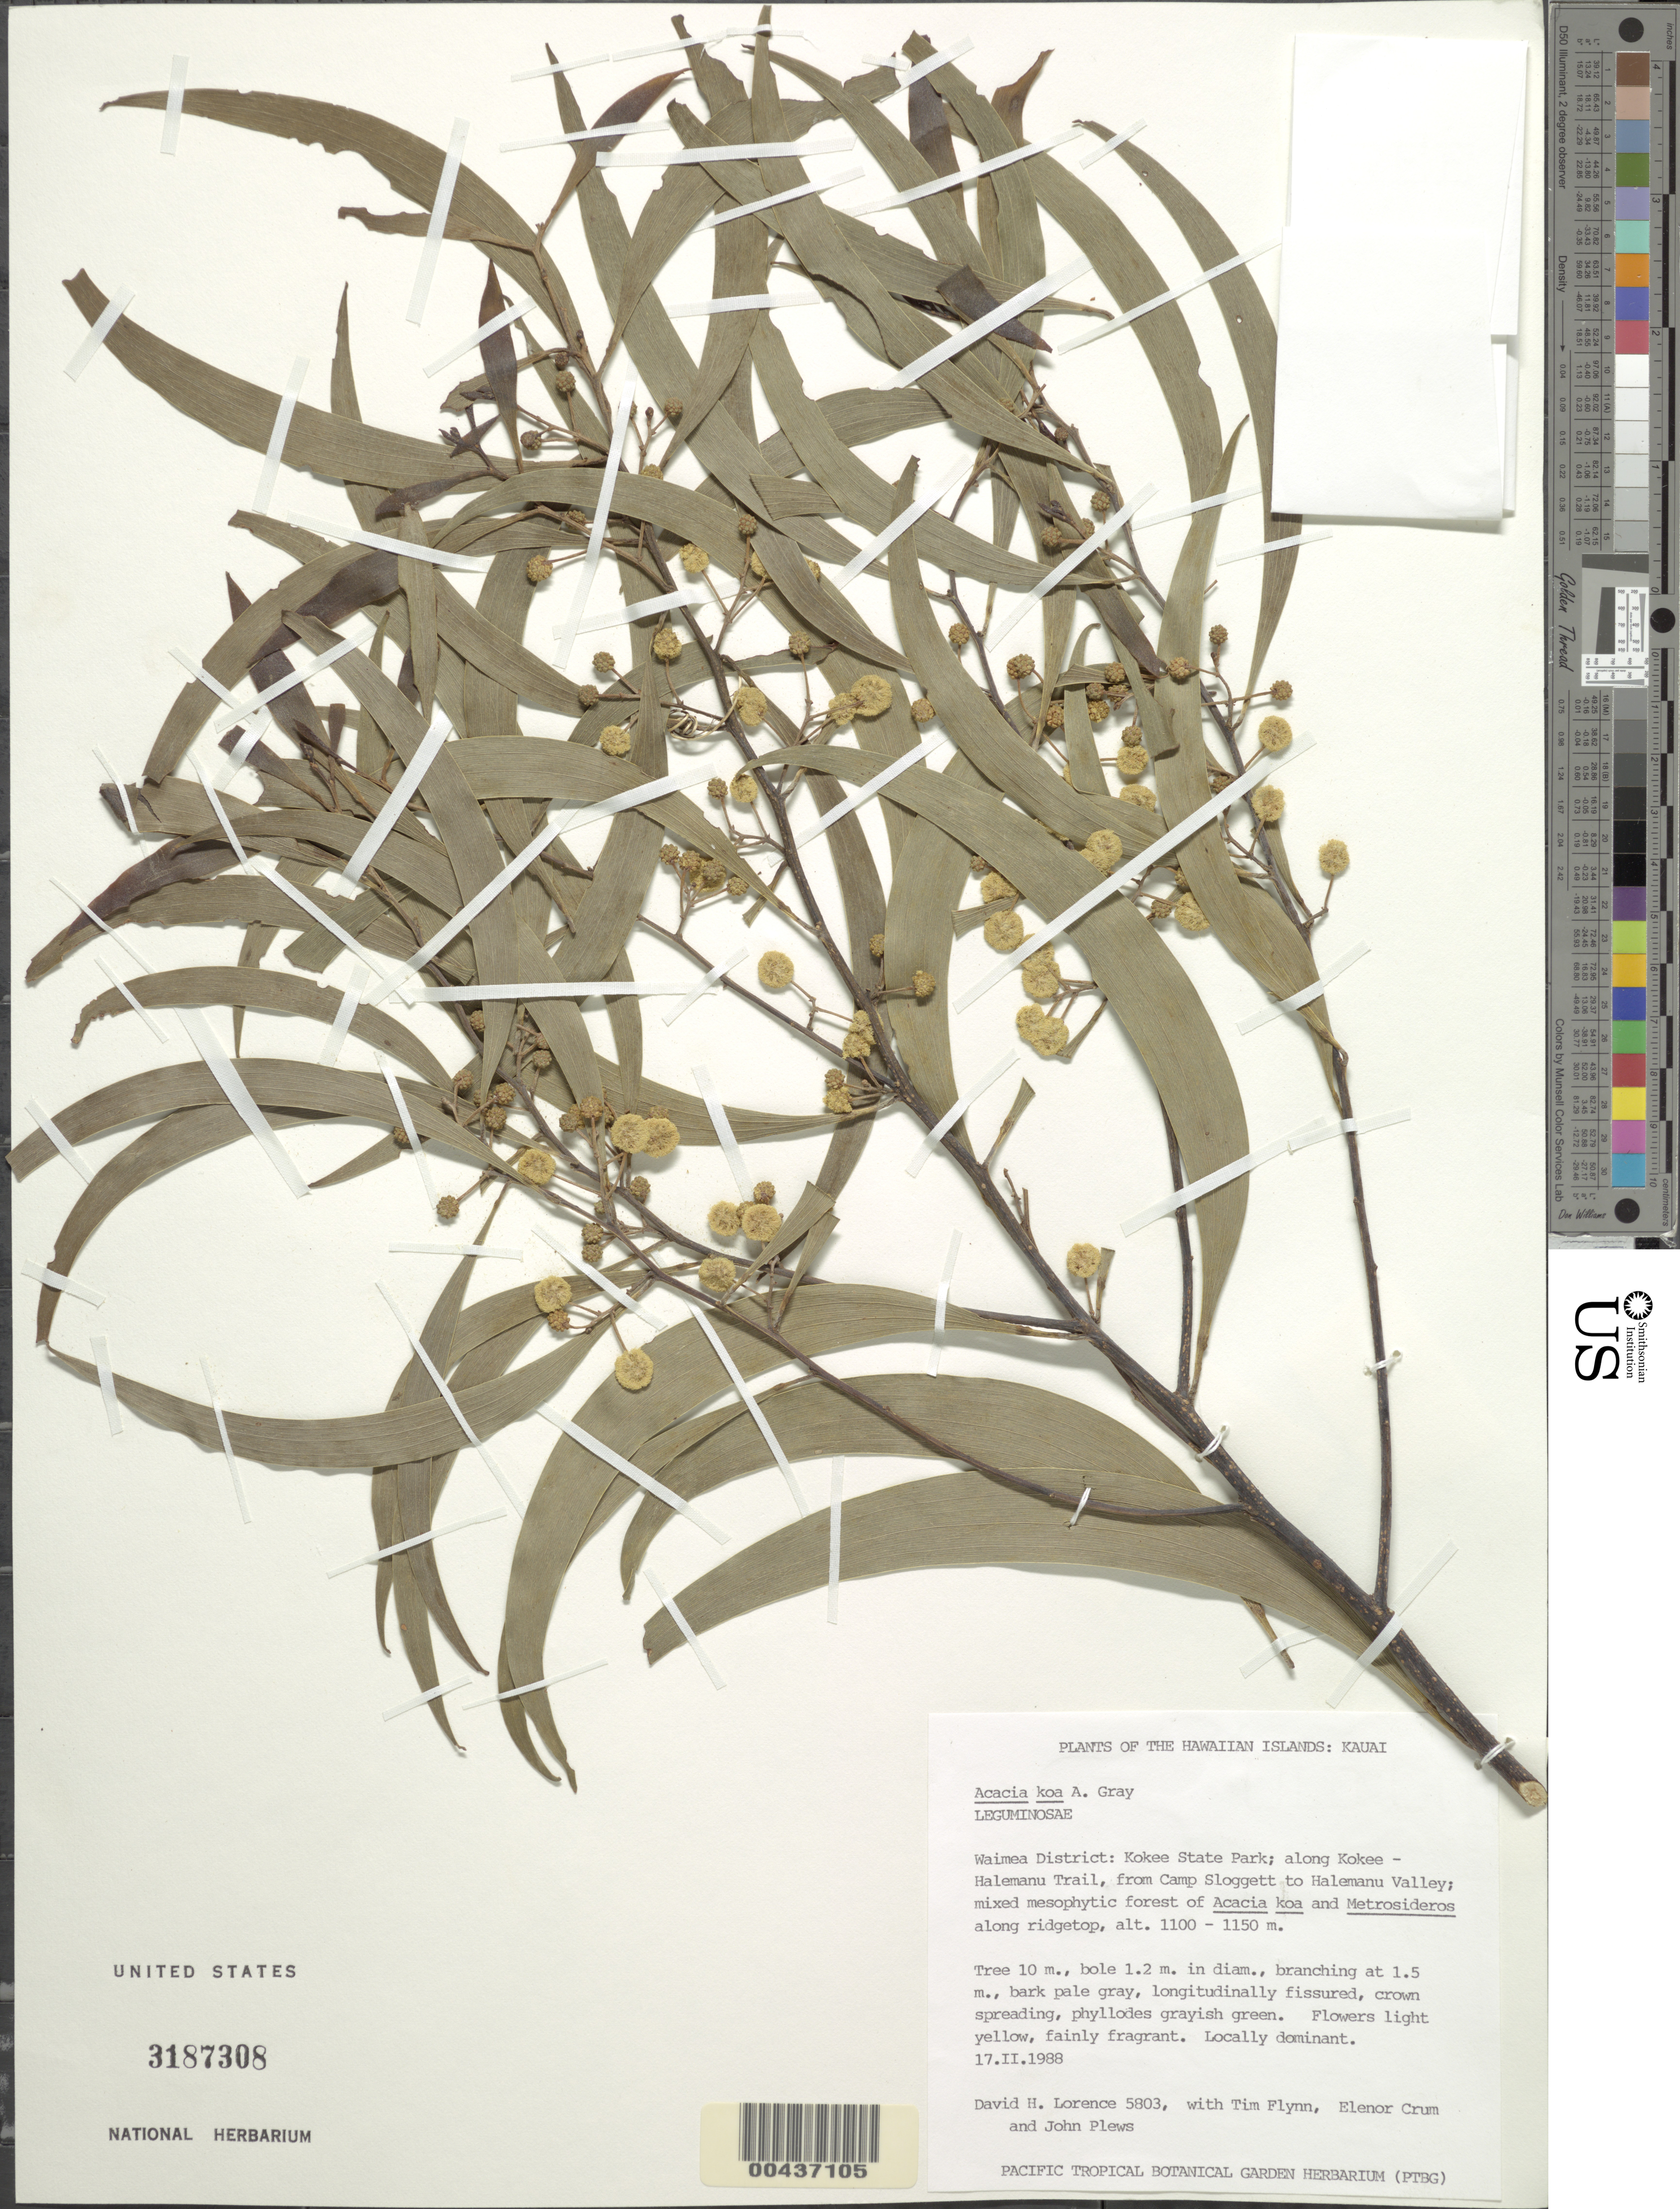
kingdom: Plantae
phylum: Tracheophyta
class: Magnoliopsida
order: Fabales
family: Fabaceae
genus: Acacia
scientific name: Acacia koa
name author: A. Gray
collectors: D. Lorence, T. W. Flynn, E. Crum & J. Plews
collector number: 5803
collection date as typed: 17 Feb 1988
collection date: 1988-02-17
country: United States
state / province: Hawaii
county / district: Kauai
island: Kaua'i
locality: Waimea District: Kokee State Park; along Kokee-Halemanu Trail, from Camp Sloggett to Halemanu Valley, Kauai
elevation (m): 1100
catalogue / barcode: US 3187308